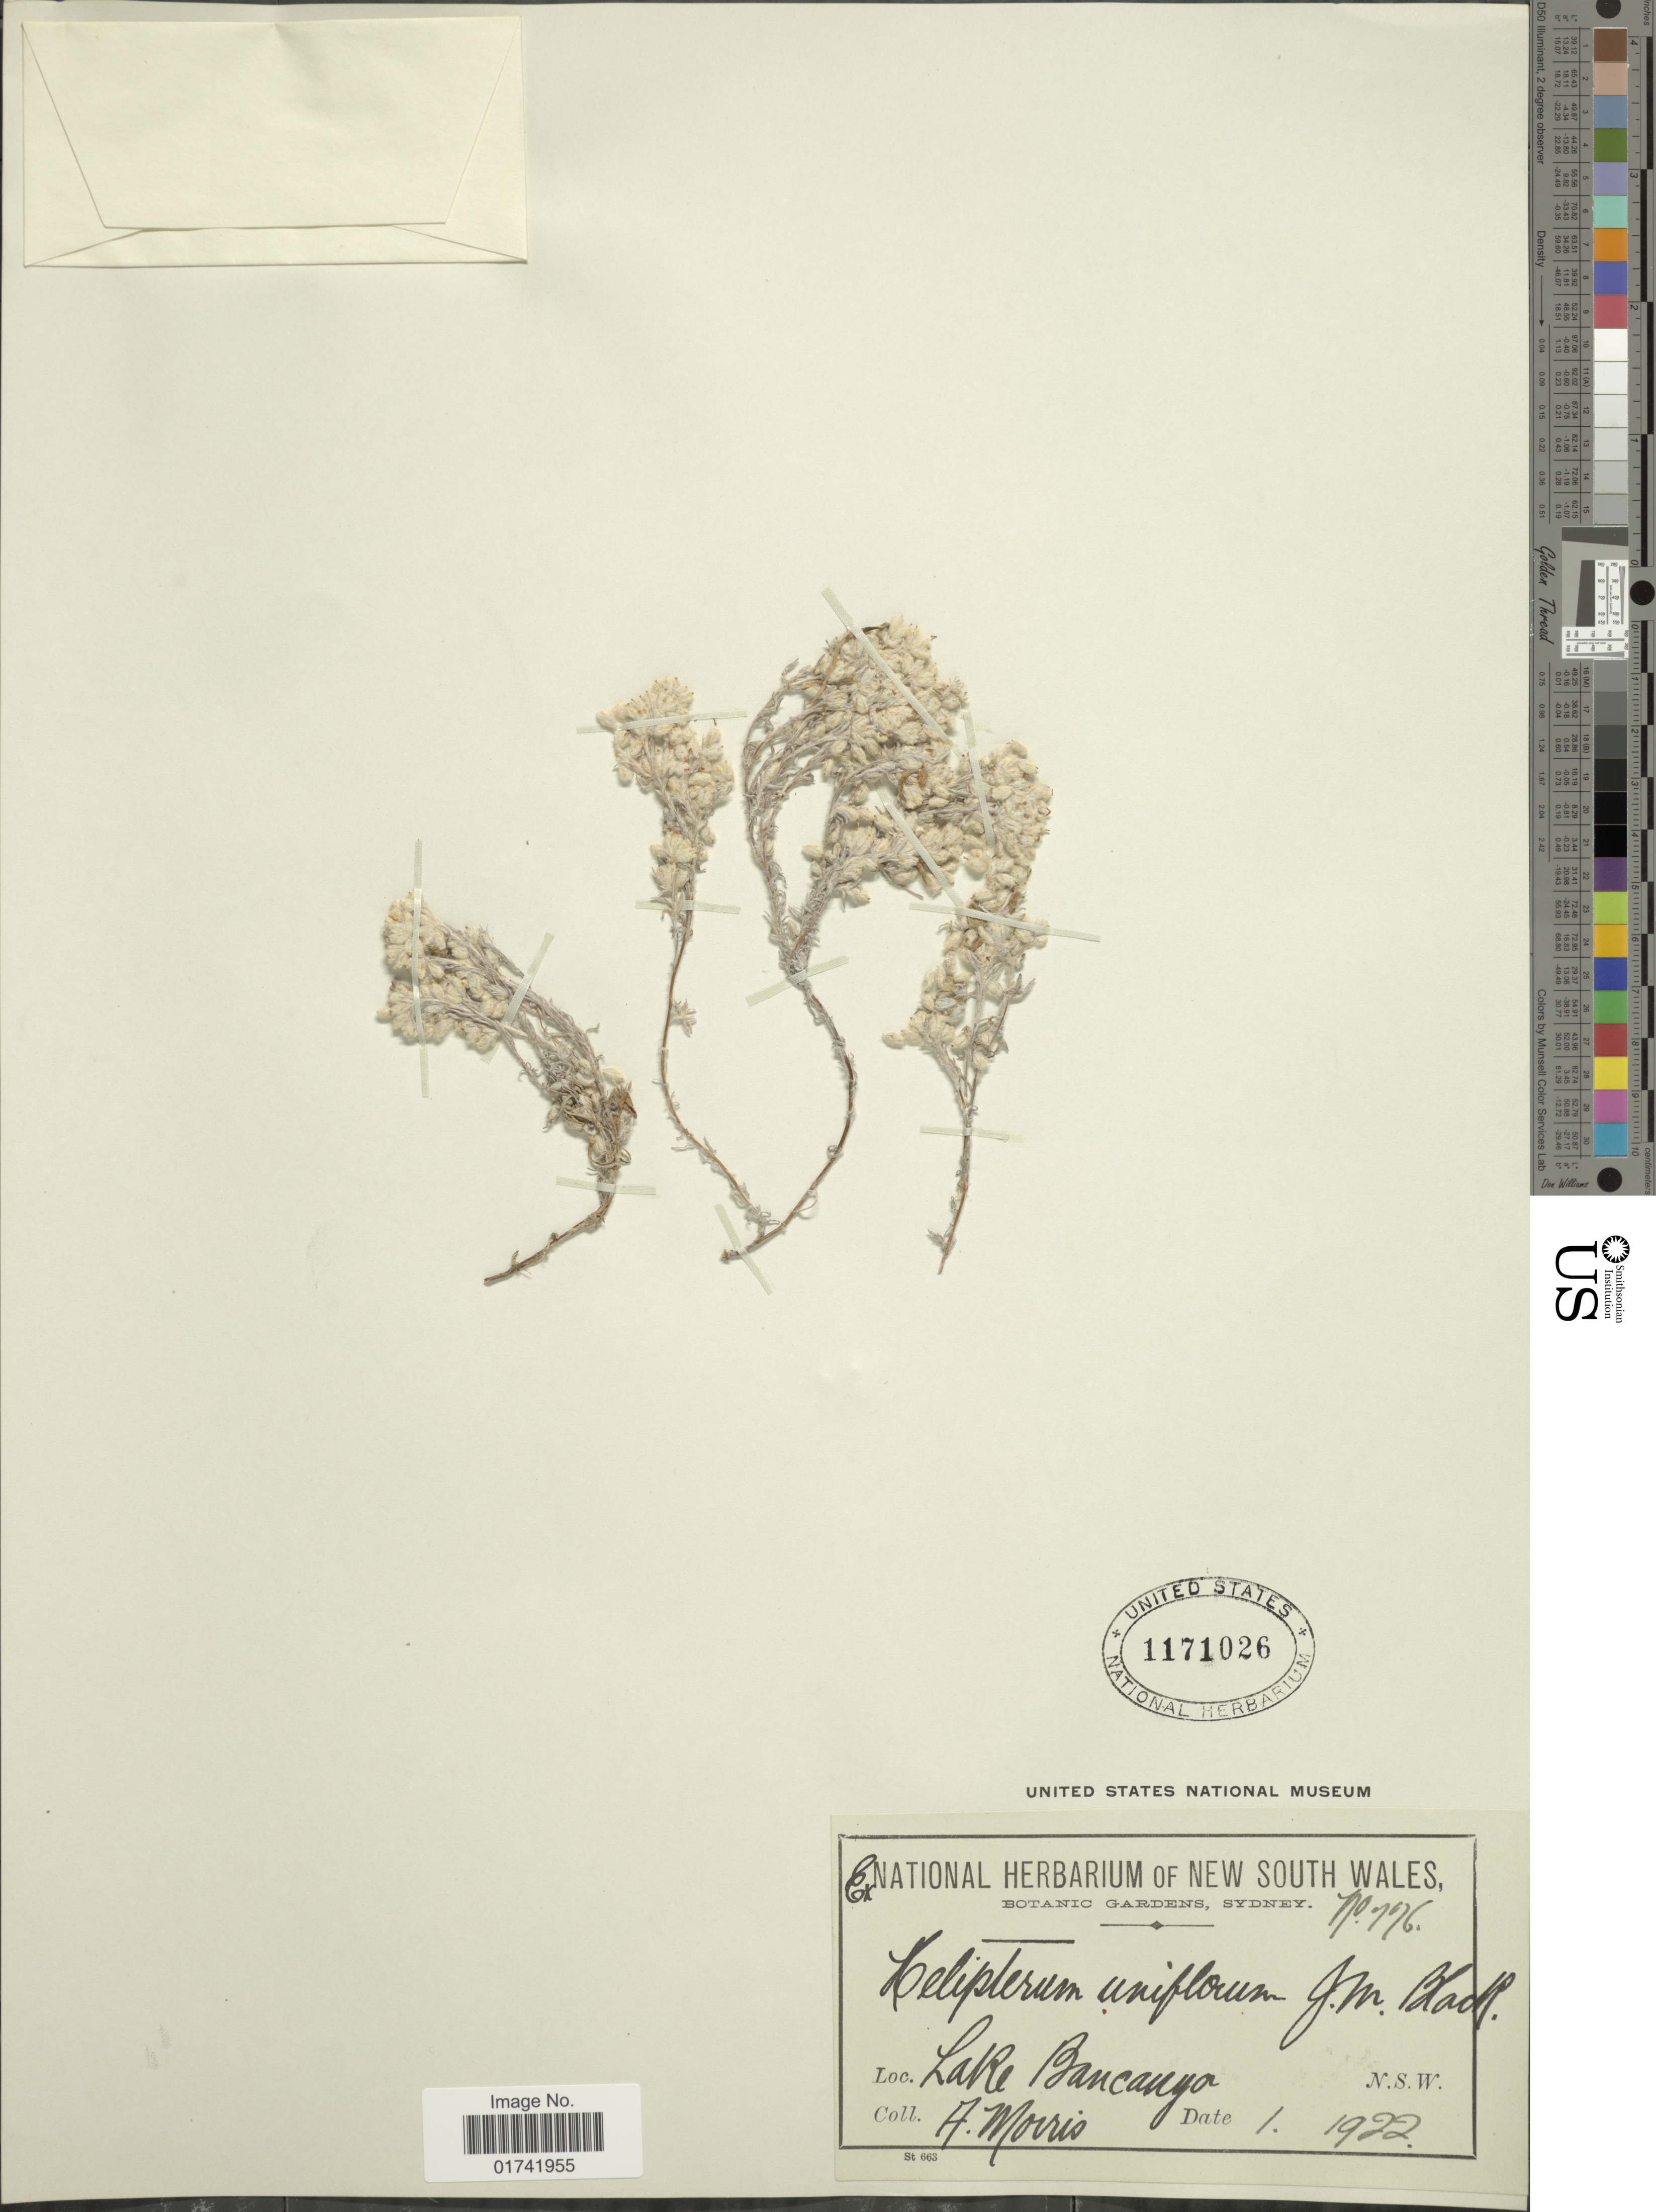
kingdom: Plantae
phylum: Tracheophyta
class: Magnoliopsida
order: Asterales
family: Asteraceae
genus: Rhodanthe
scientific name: Rhodanthe uniflora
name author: (J.M. Black) Paul G. Wilson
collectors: A. Morris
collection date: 1922-01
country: Australia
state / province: New South Wales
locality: Lake Baucanyo.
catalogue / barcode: US 1171026